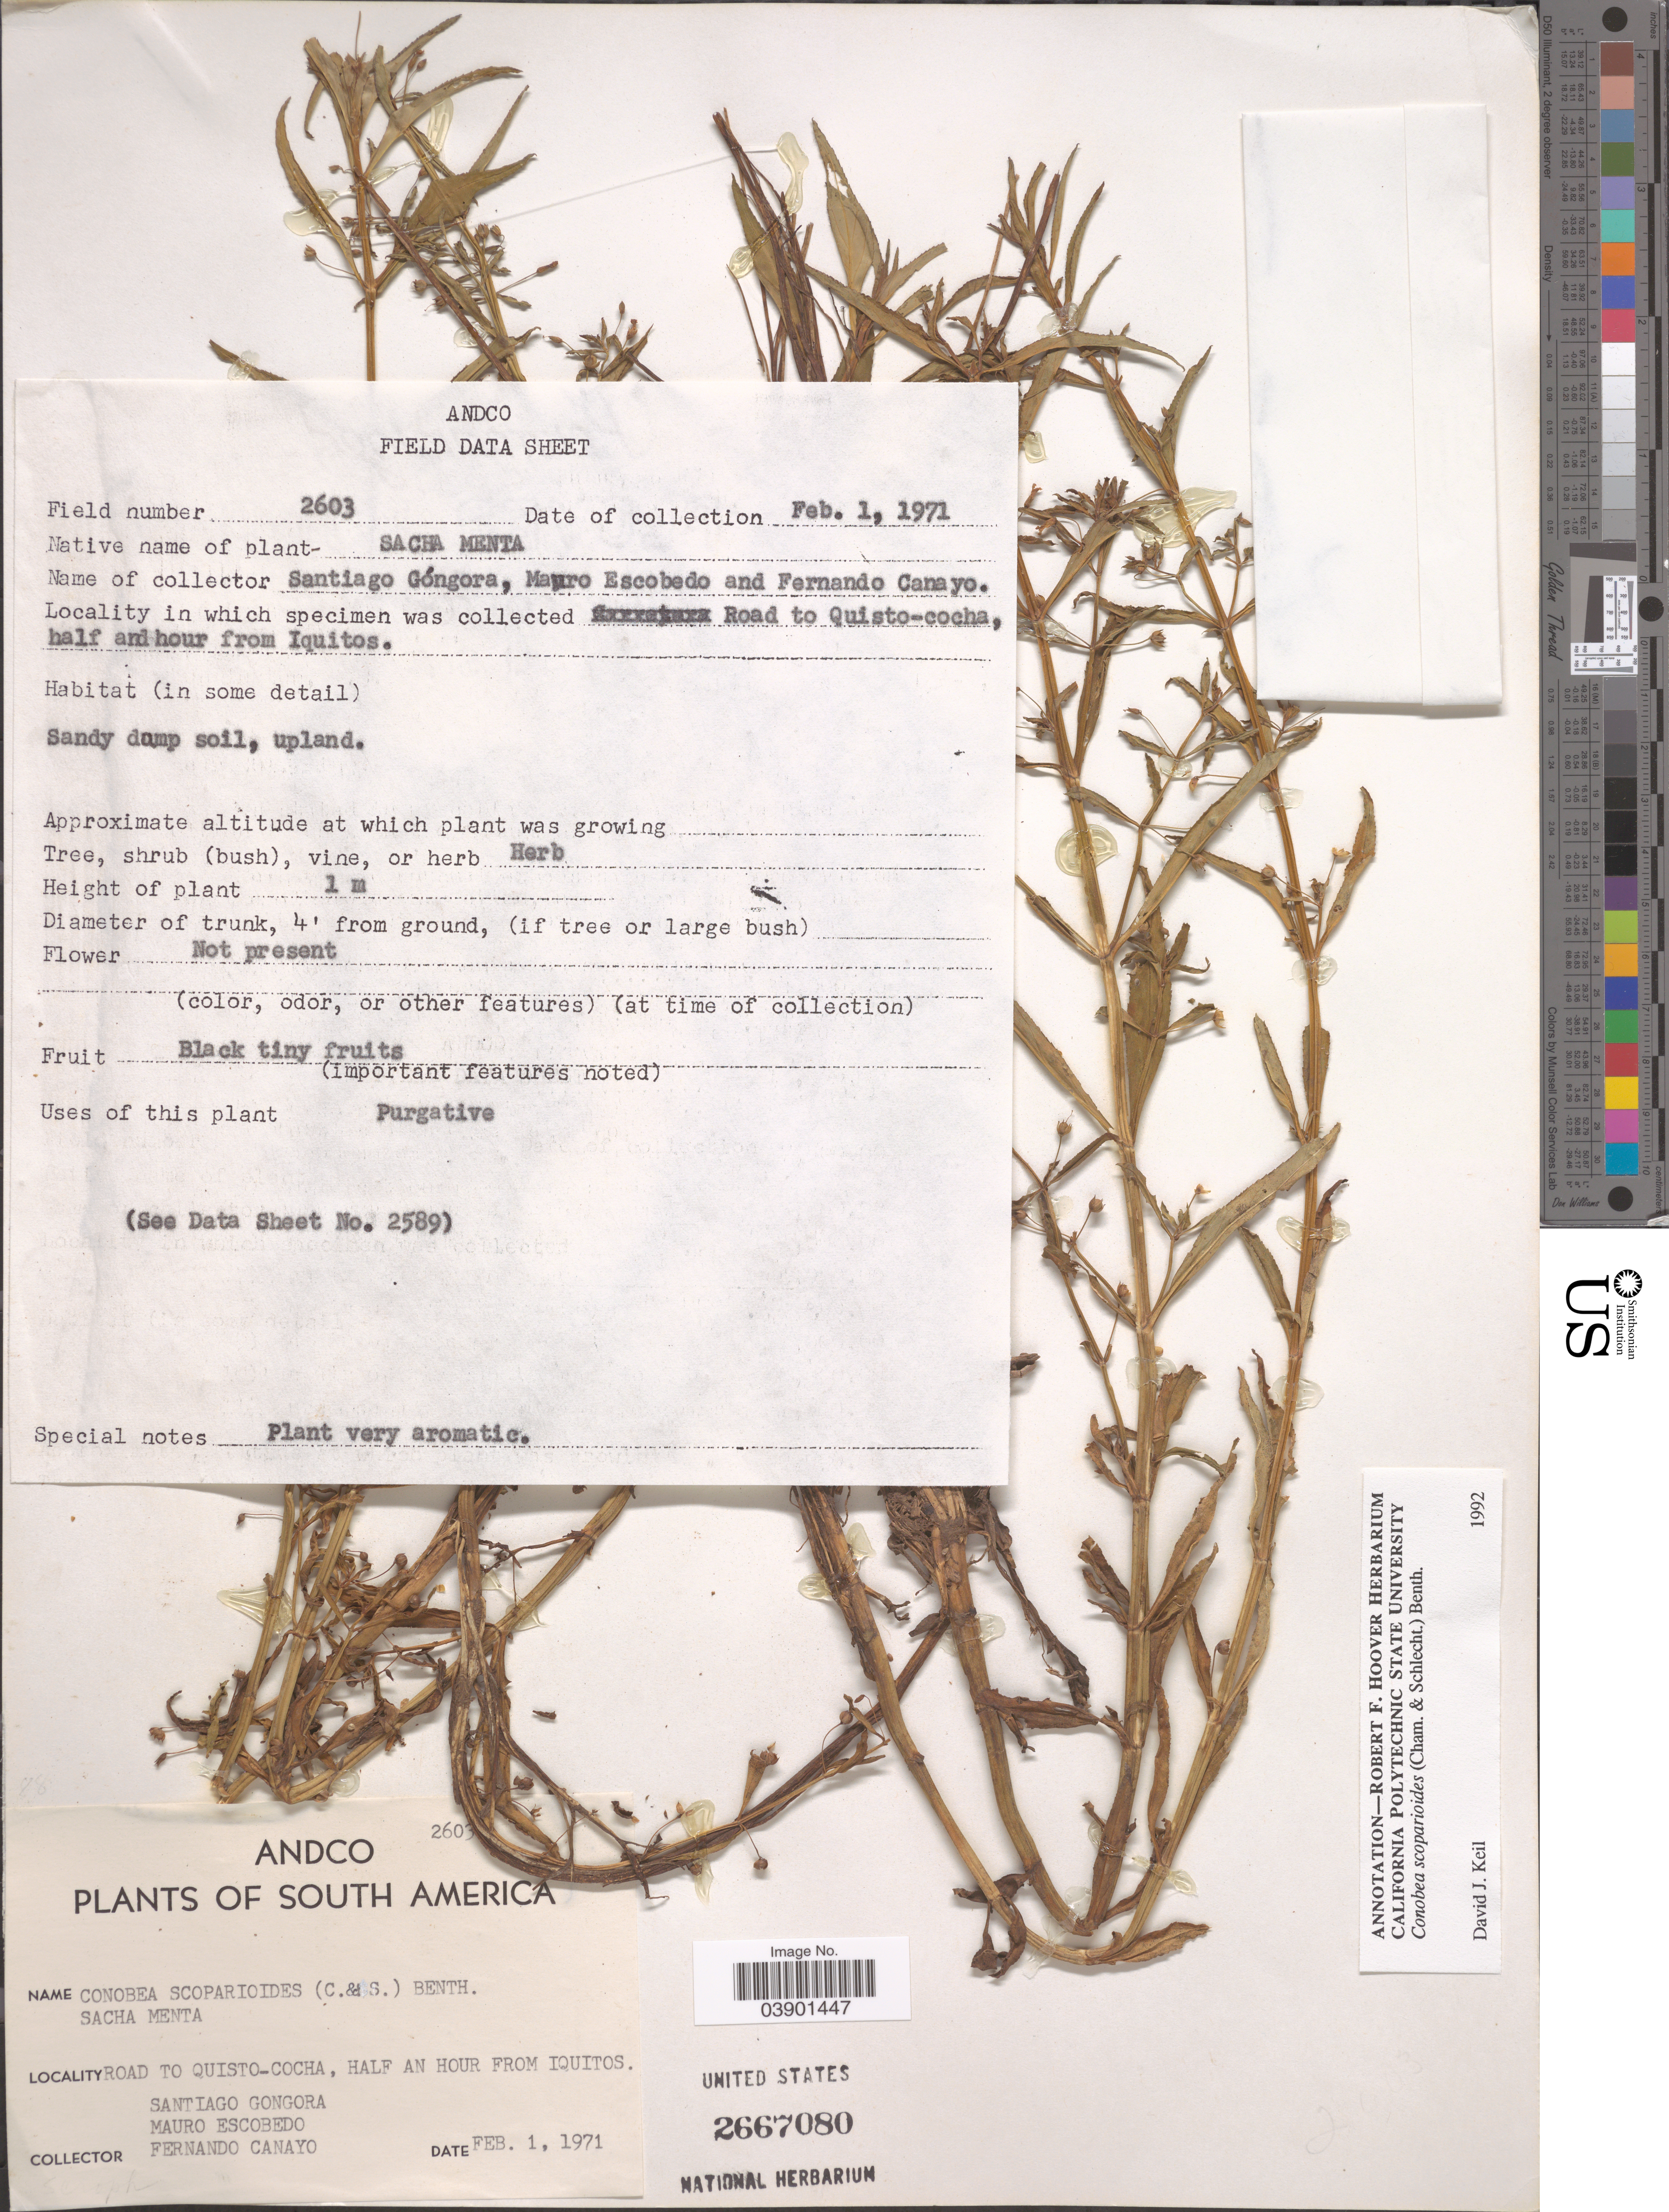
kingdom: Plantae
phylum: Tracheophyta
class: Magnoliopsida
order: Lamiales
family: Plantaginaceae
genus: Conobea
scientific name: Conobea scoparioides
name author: (Cham. & Schltdl.) Benth.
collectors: S. Góngora, M. Escobedo & F. Canayo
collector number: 2603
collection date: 1971-02-01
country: Peru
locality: Road to Quisto-Cocha, half an hour from Iquitos.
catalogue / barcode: US 2667080